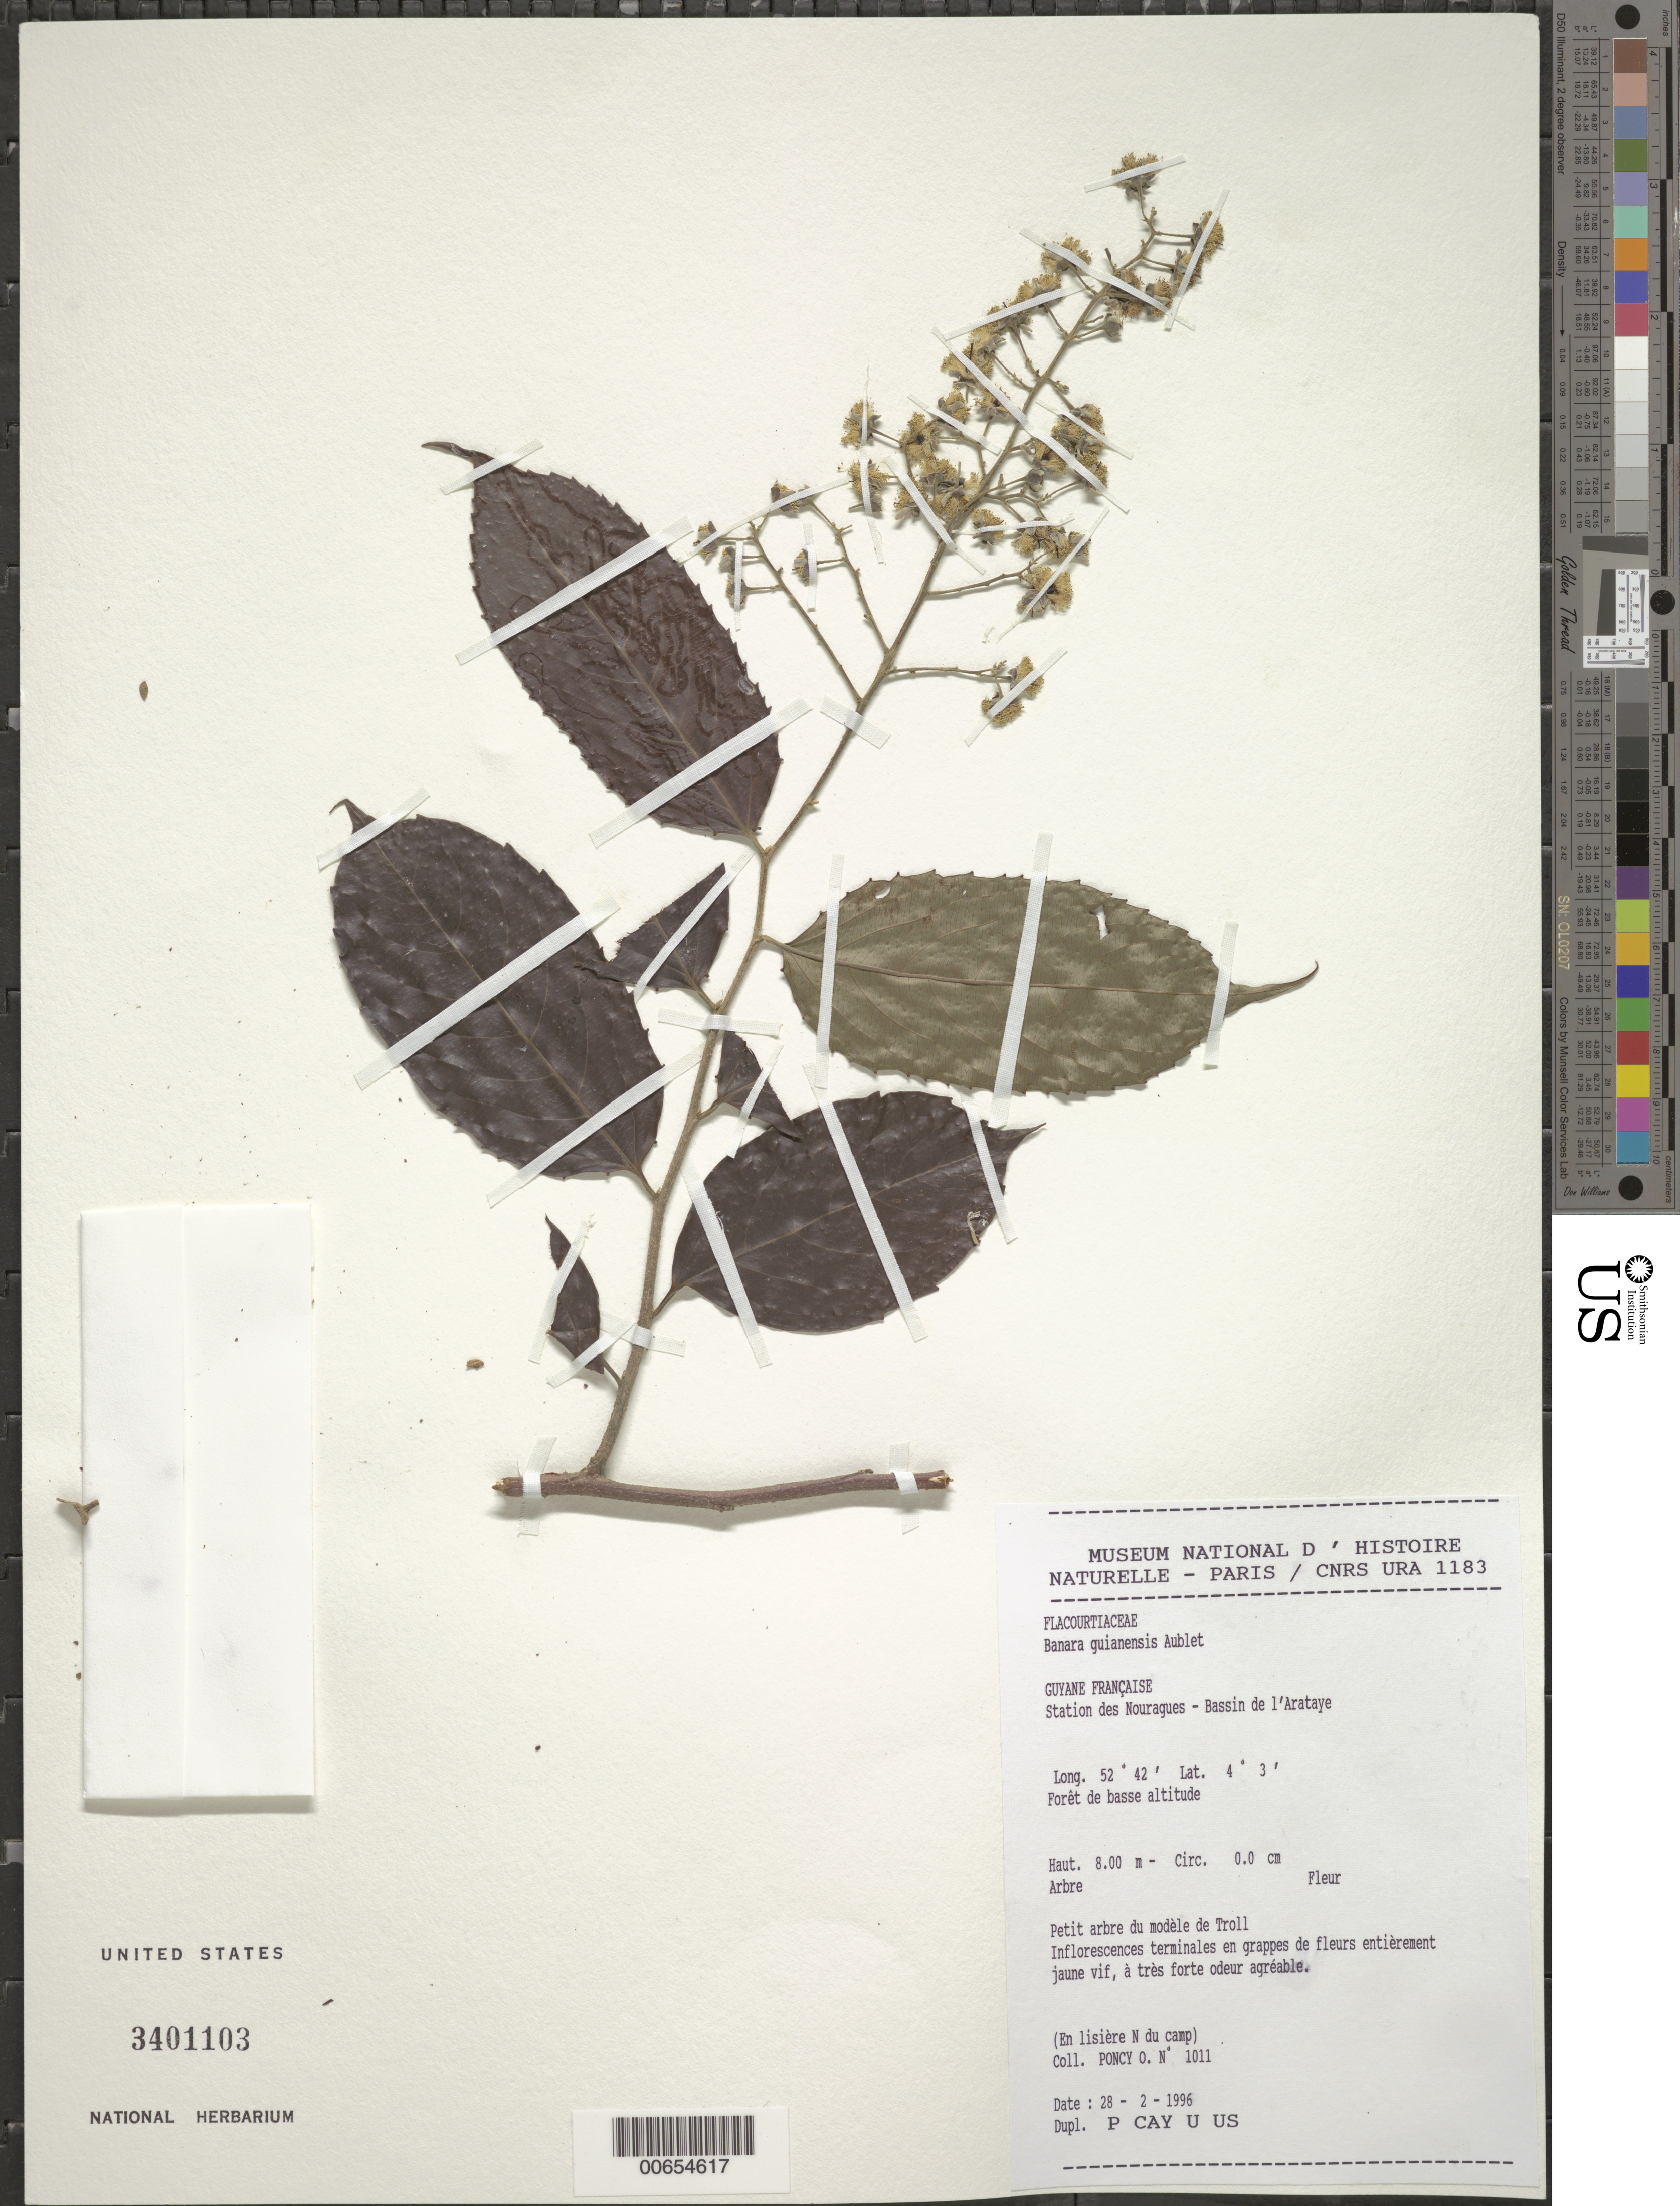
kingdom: Plantae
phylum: Tracheophyta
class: Magnoliopsida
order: Malpighiales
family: Salicaceae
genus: Banara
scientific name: Banara guianensis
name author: Aubl.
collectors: O. Poncy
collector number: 1011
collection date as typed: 28-Feb-96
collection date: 1996-02-28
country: French Guiana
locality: Station des Nouragues, Bassin de l'Approuague, Arataye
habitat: Low forest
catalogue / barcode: US 3401103